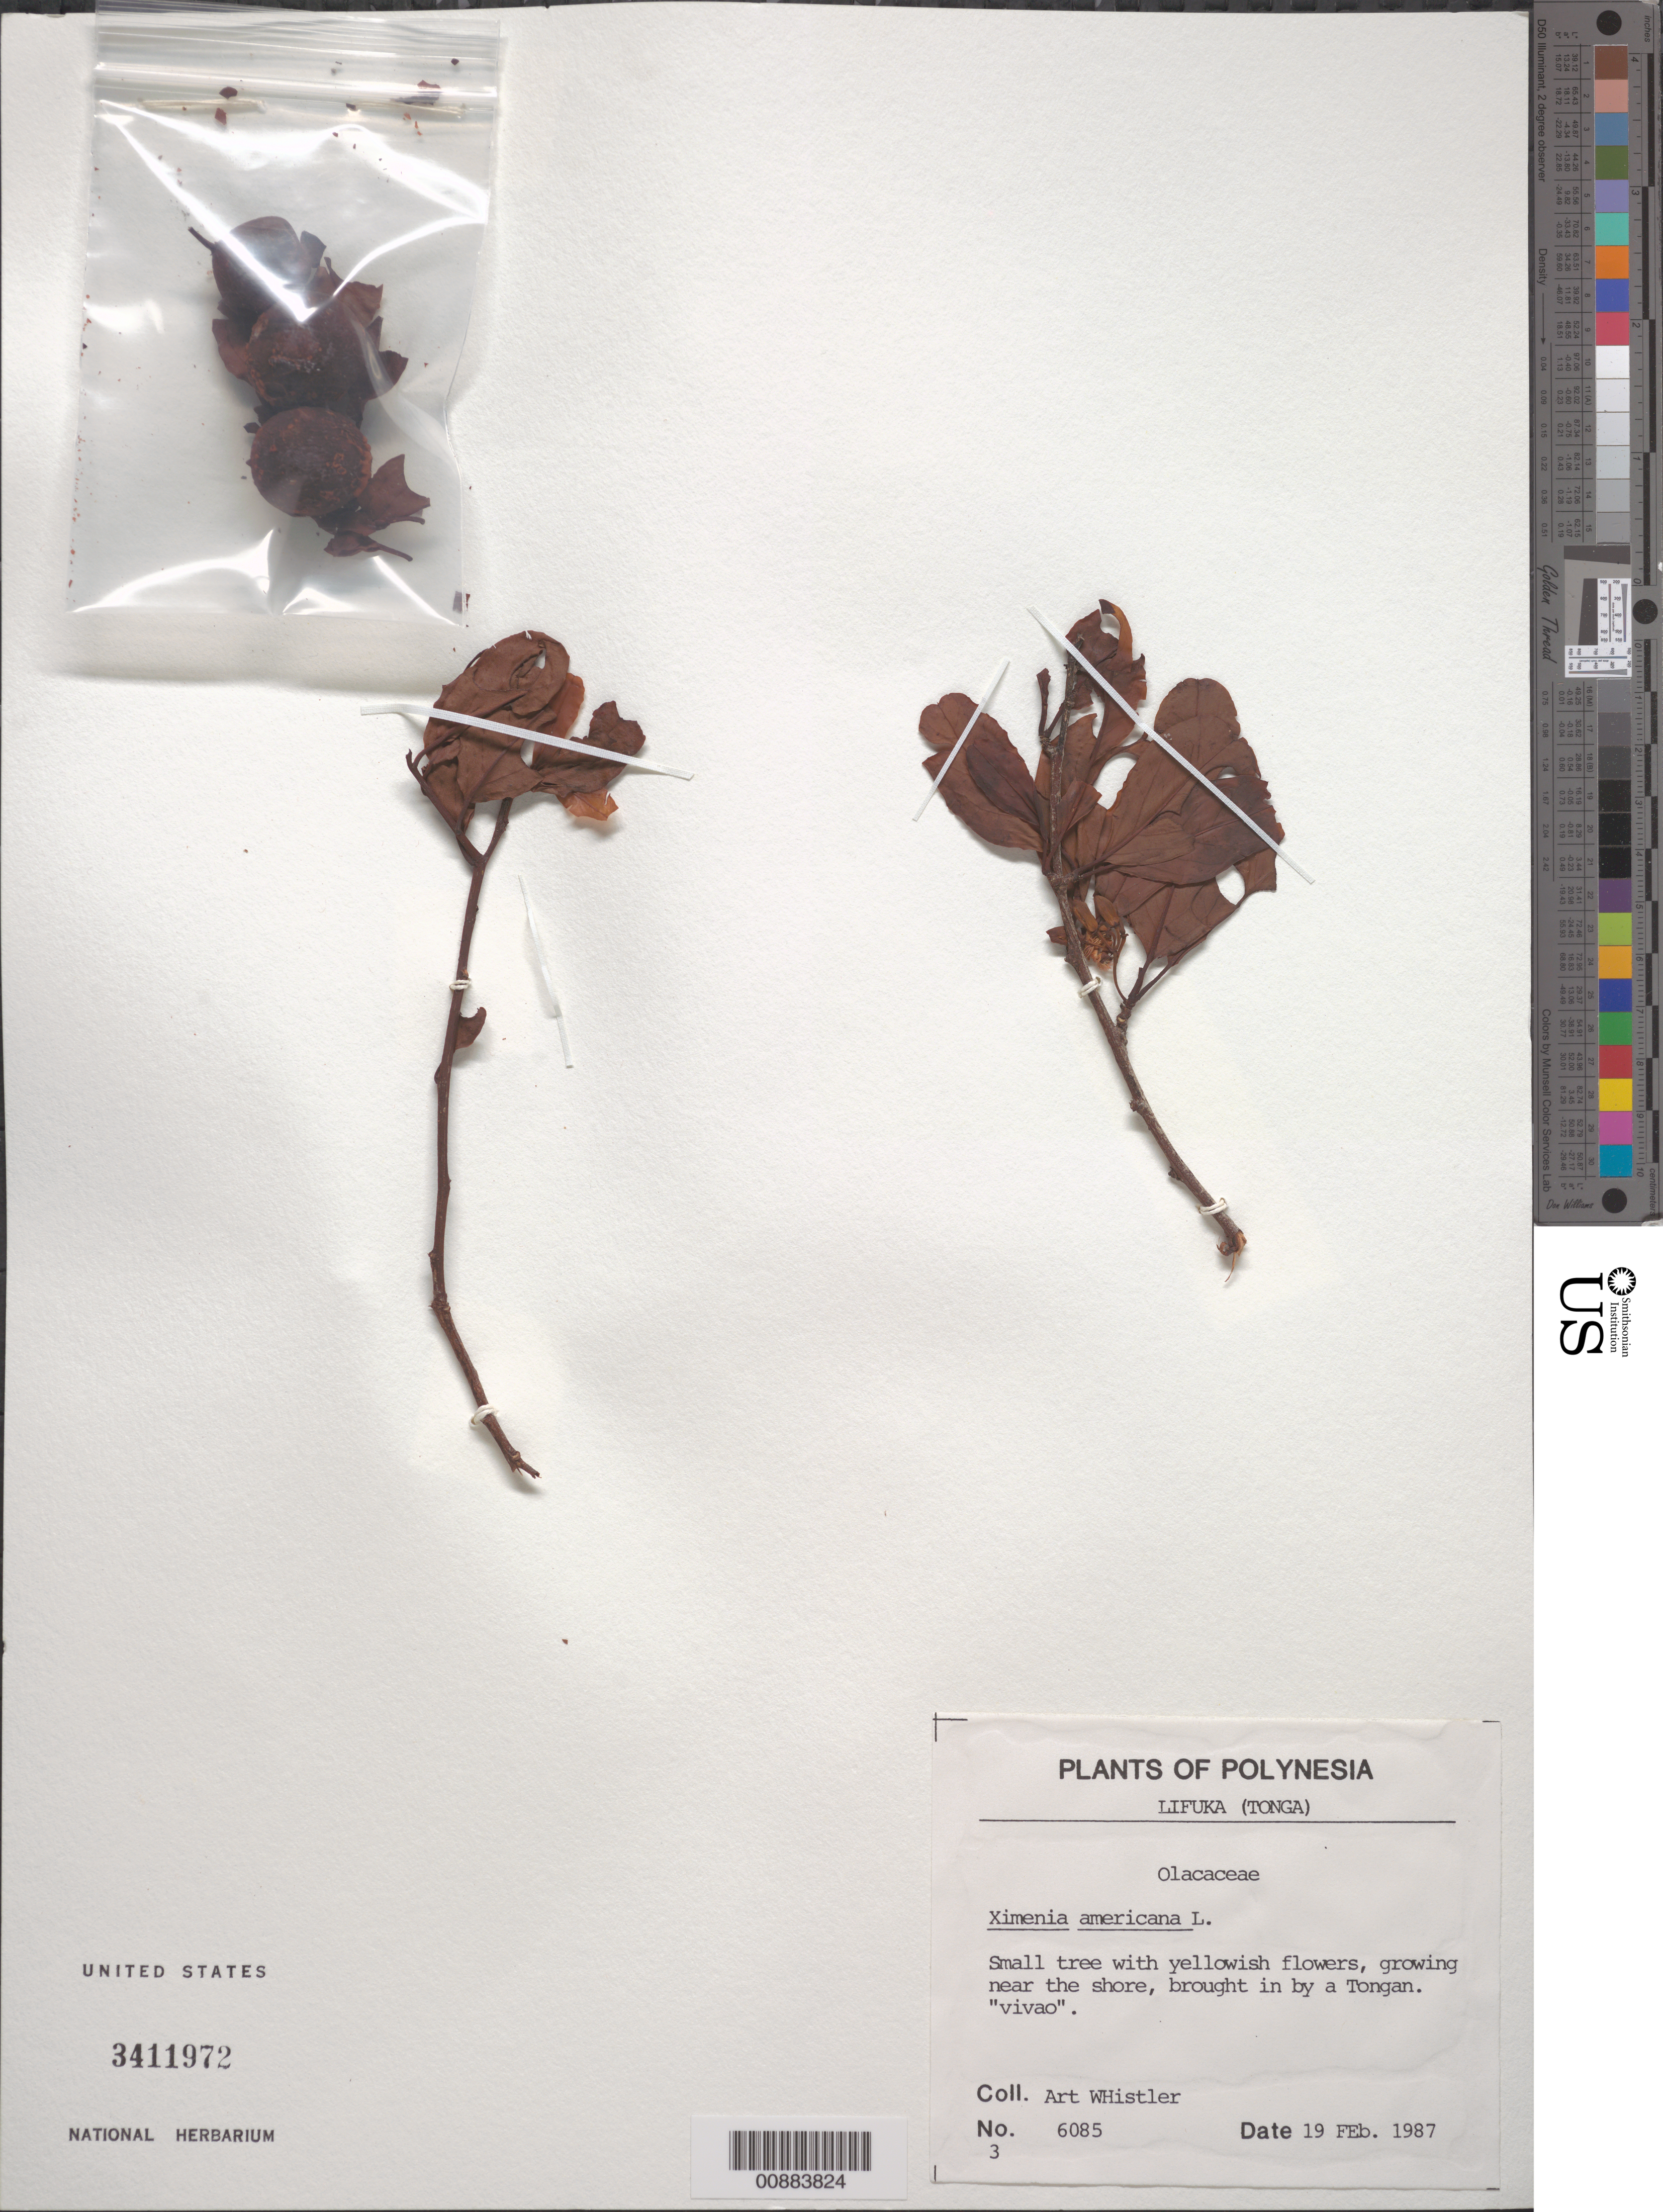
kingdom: Plantae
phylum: Tracheophyta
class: Magnoliopsida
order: Santalales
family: Ximeniaceae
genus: Ximenia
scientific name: Ximenia americana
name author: L.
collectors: A. Whistler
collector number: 6085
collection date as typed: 19 Feb 1987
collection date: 1987-02-19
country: Tonga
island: Lifuka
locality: Ha'apai Is.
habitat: Growing near the shore.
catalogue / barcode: US 3411972